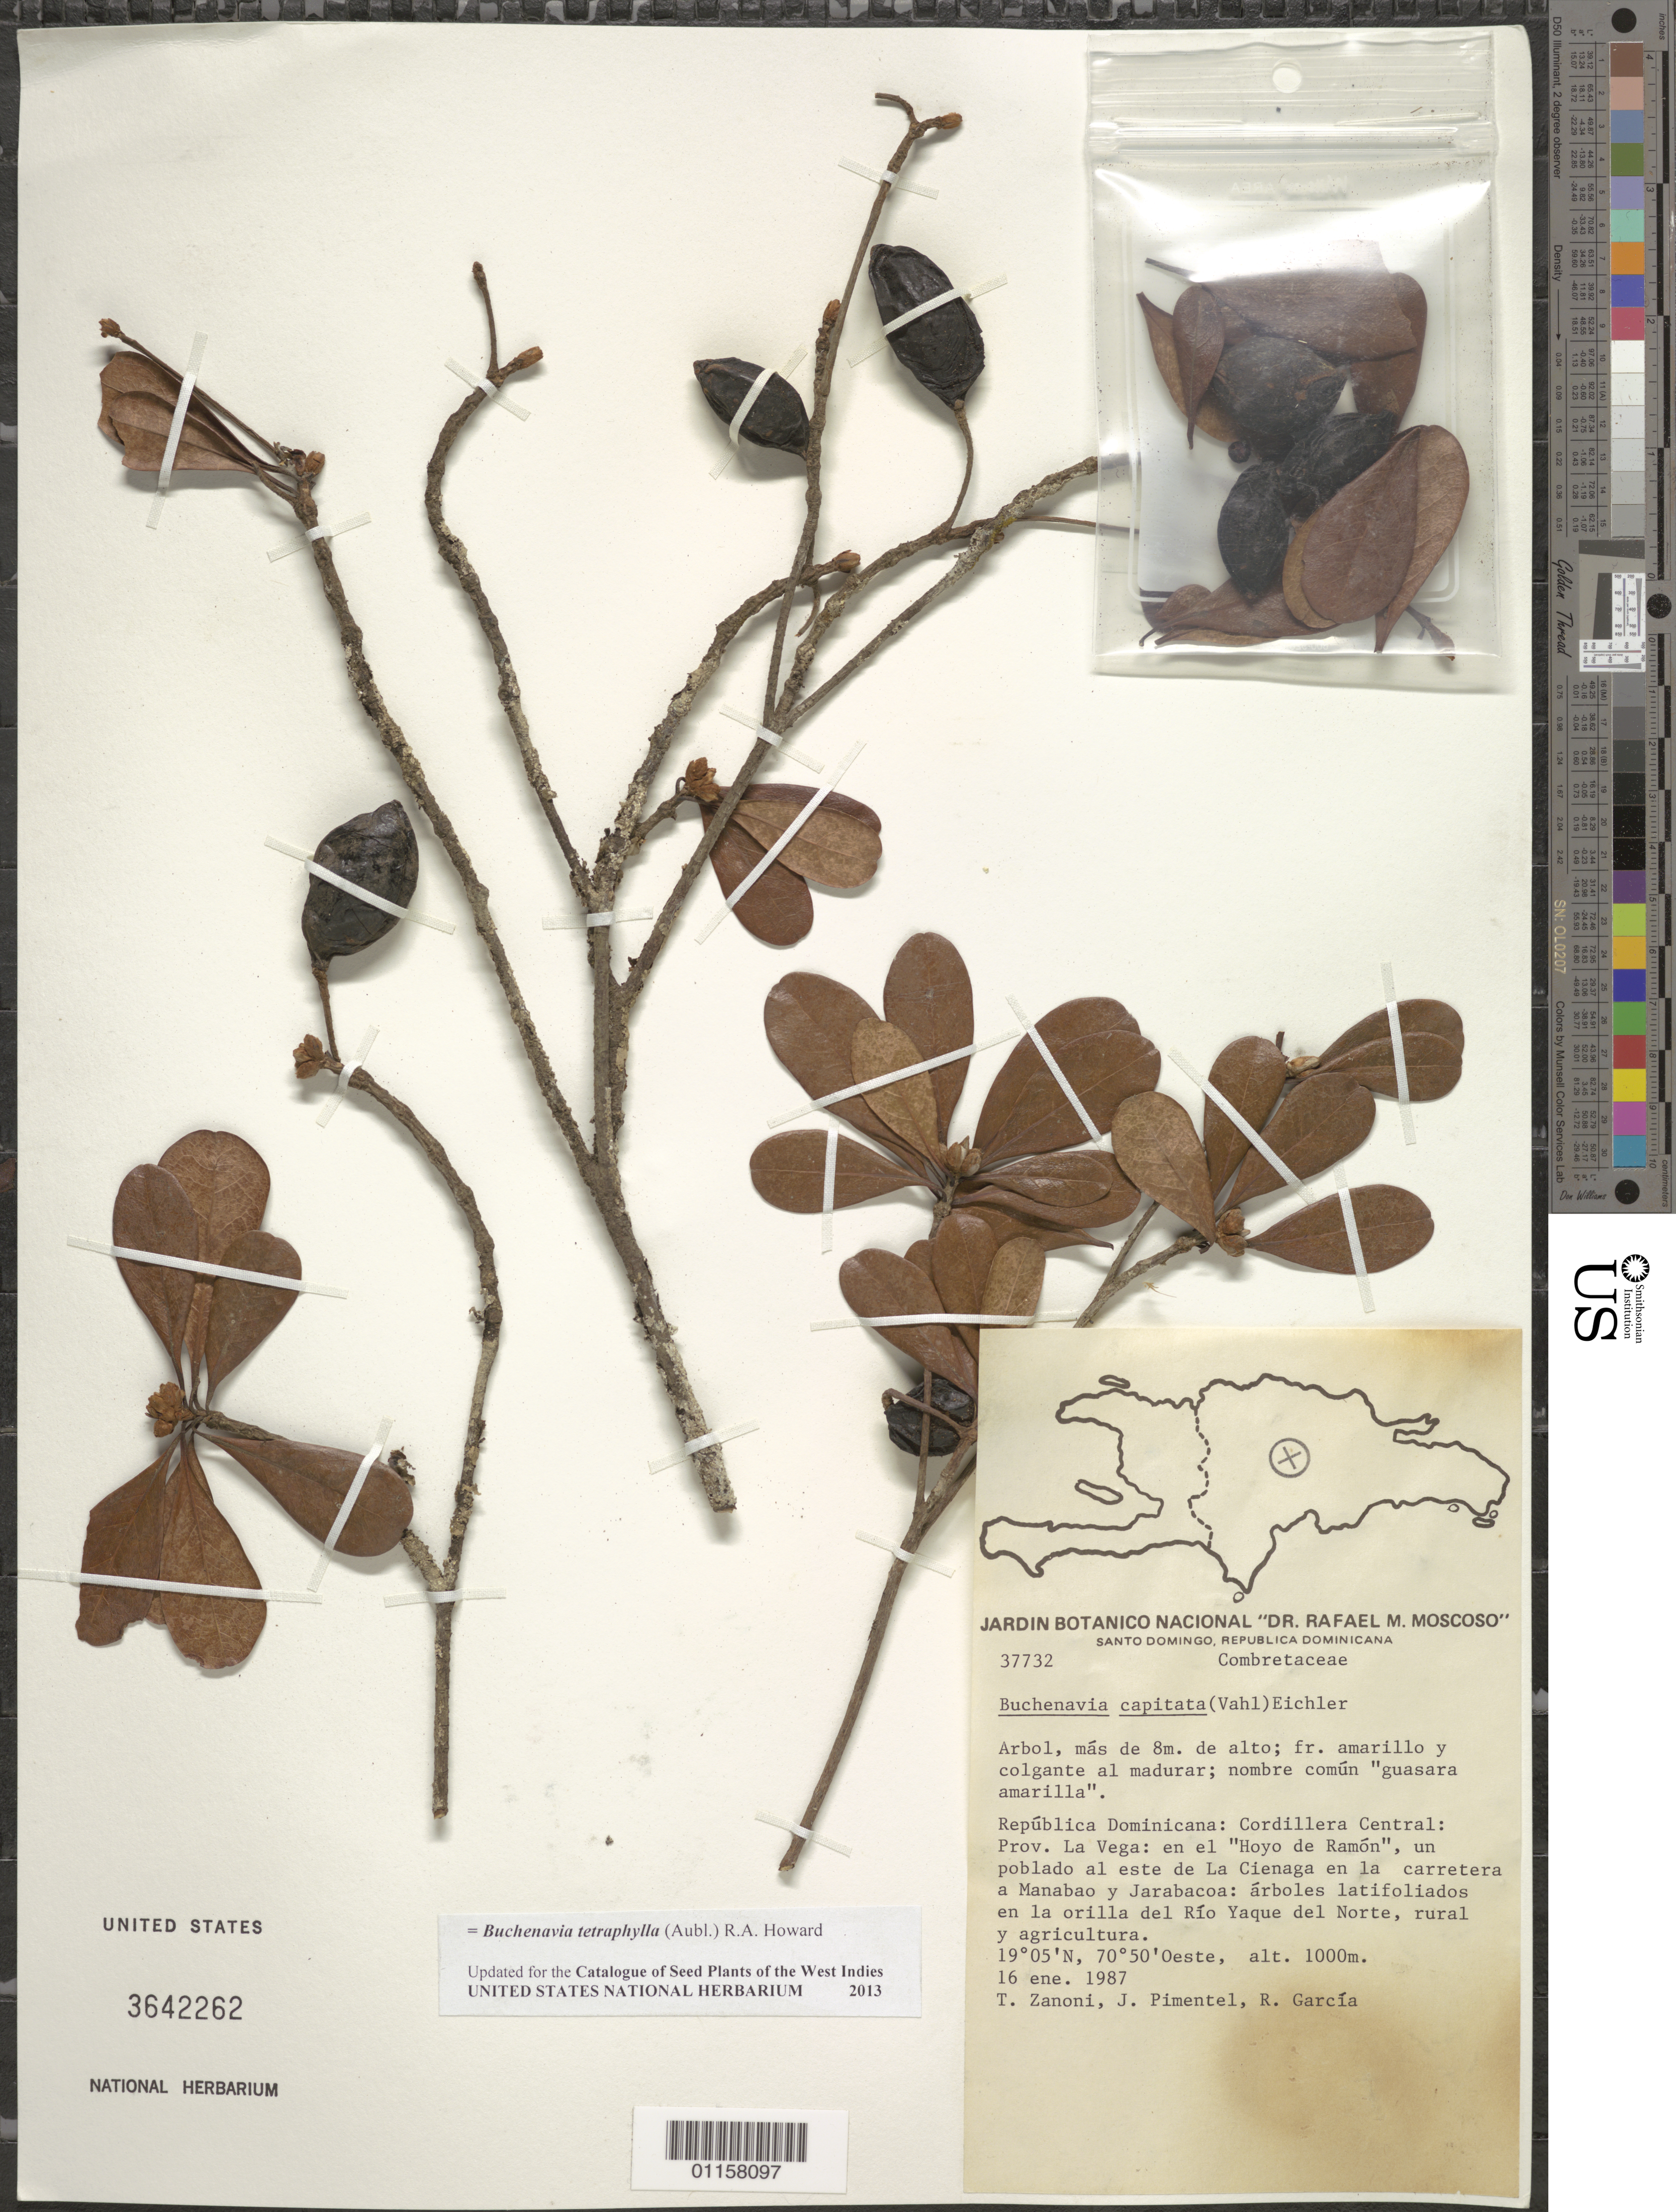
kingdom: Plantae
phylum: Tracheophyta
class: Magnoliopsida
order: Myrtales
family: Combretaceae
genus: Terminalia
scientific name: Terminalia tetraphylla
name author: (Aubl.) Gere & Boatwr.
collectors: T. A. Zanoni, J. Pimentel & R. García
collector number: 37732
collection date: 1987-01-16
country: Dominican Republic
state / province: La Vega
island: Hispaniola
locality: Cordillera Central; en el "hoyo de Ramón", un poblado al este de La Cienaga en la carretera a Manabao y Jarabacoa; en la orilla del Río Yaque del Norte.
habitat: Arboles latifoliados en la orilla del río, rural y agricultura.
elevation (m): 1000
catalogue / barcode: US 3642262